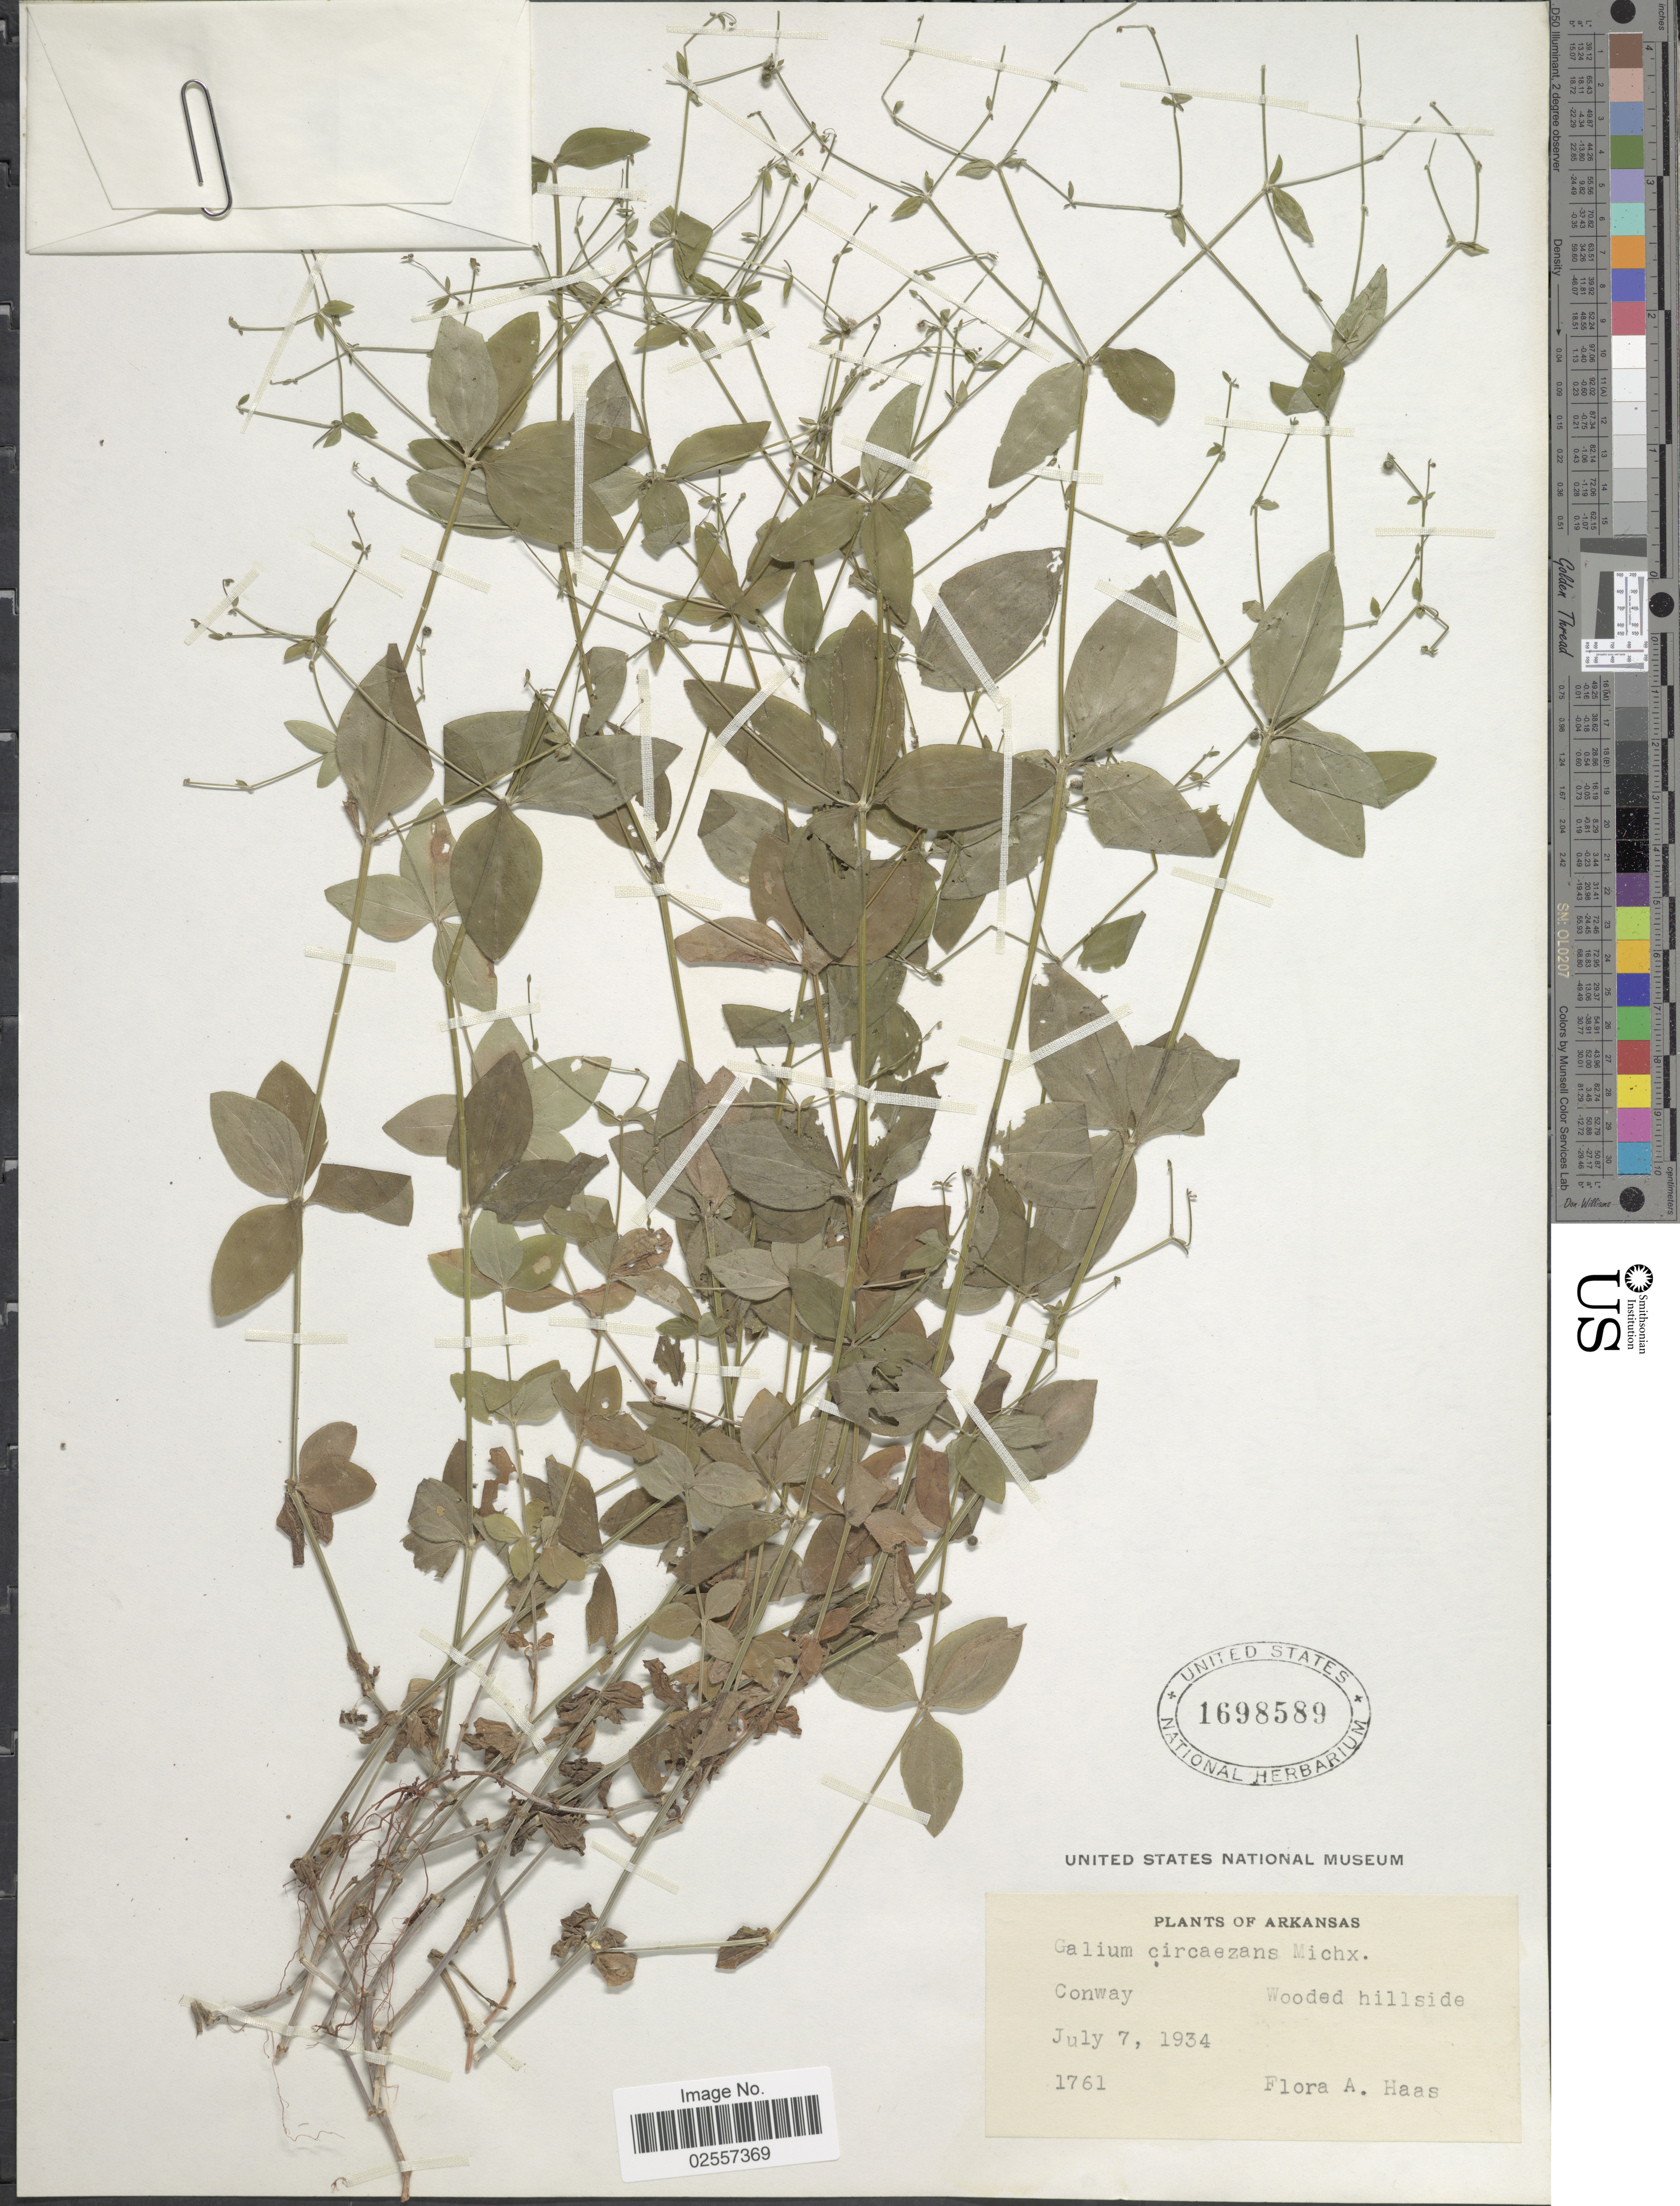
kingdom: Plantae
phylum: Tracheophyta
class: Magnoliopsida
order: Gentianales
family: Rubiaceae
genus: Galium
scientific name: Galium circaezans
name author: Michx.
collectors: A. Haas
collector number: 1761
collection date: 1934-07-07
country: United States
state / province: Arkansas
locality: Conway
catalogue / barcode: US 1698589